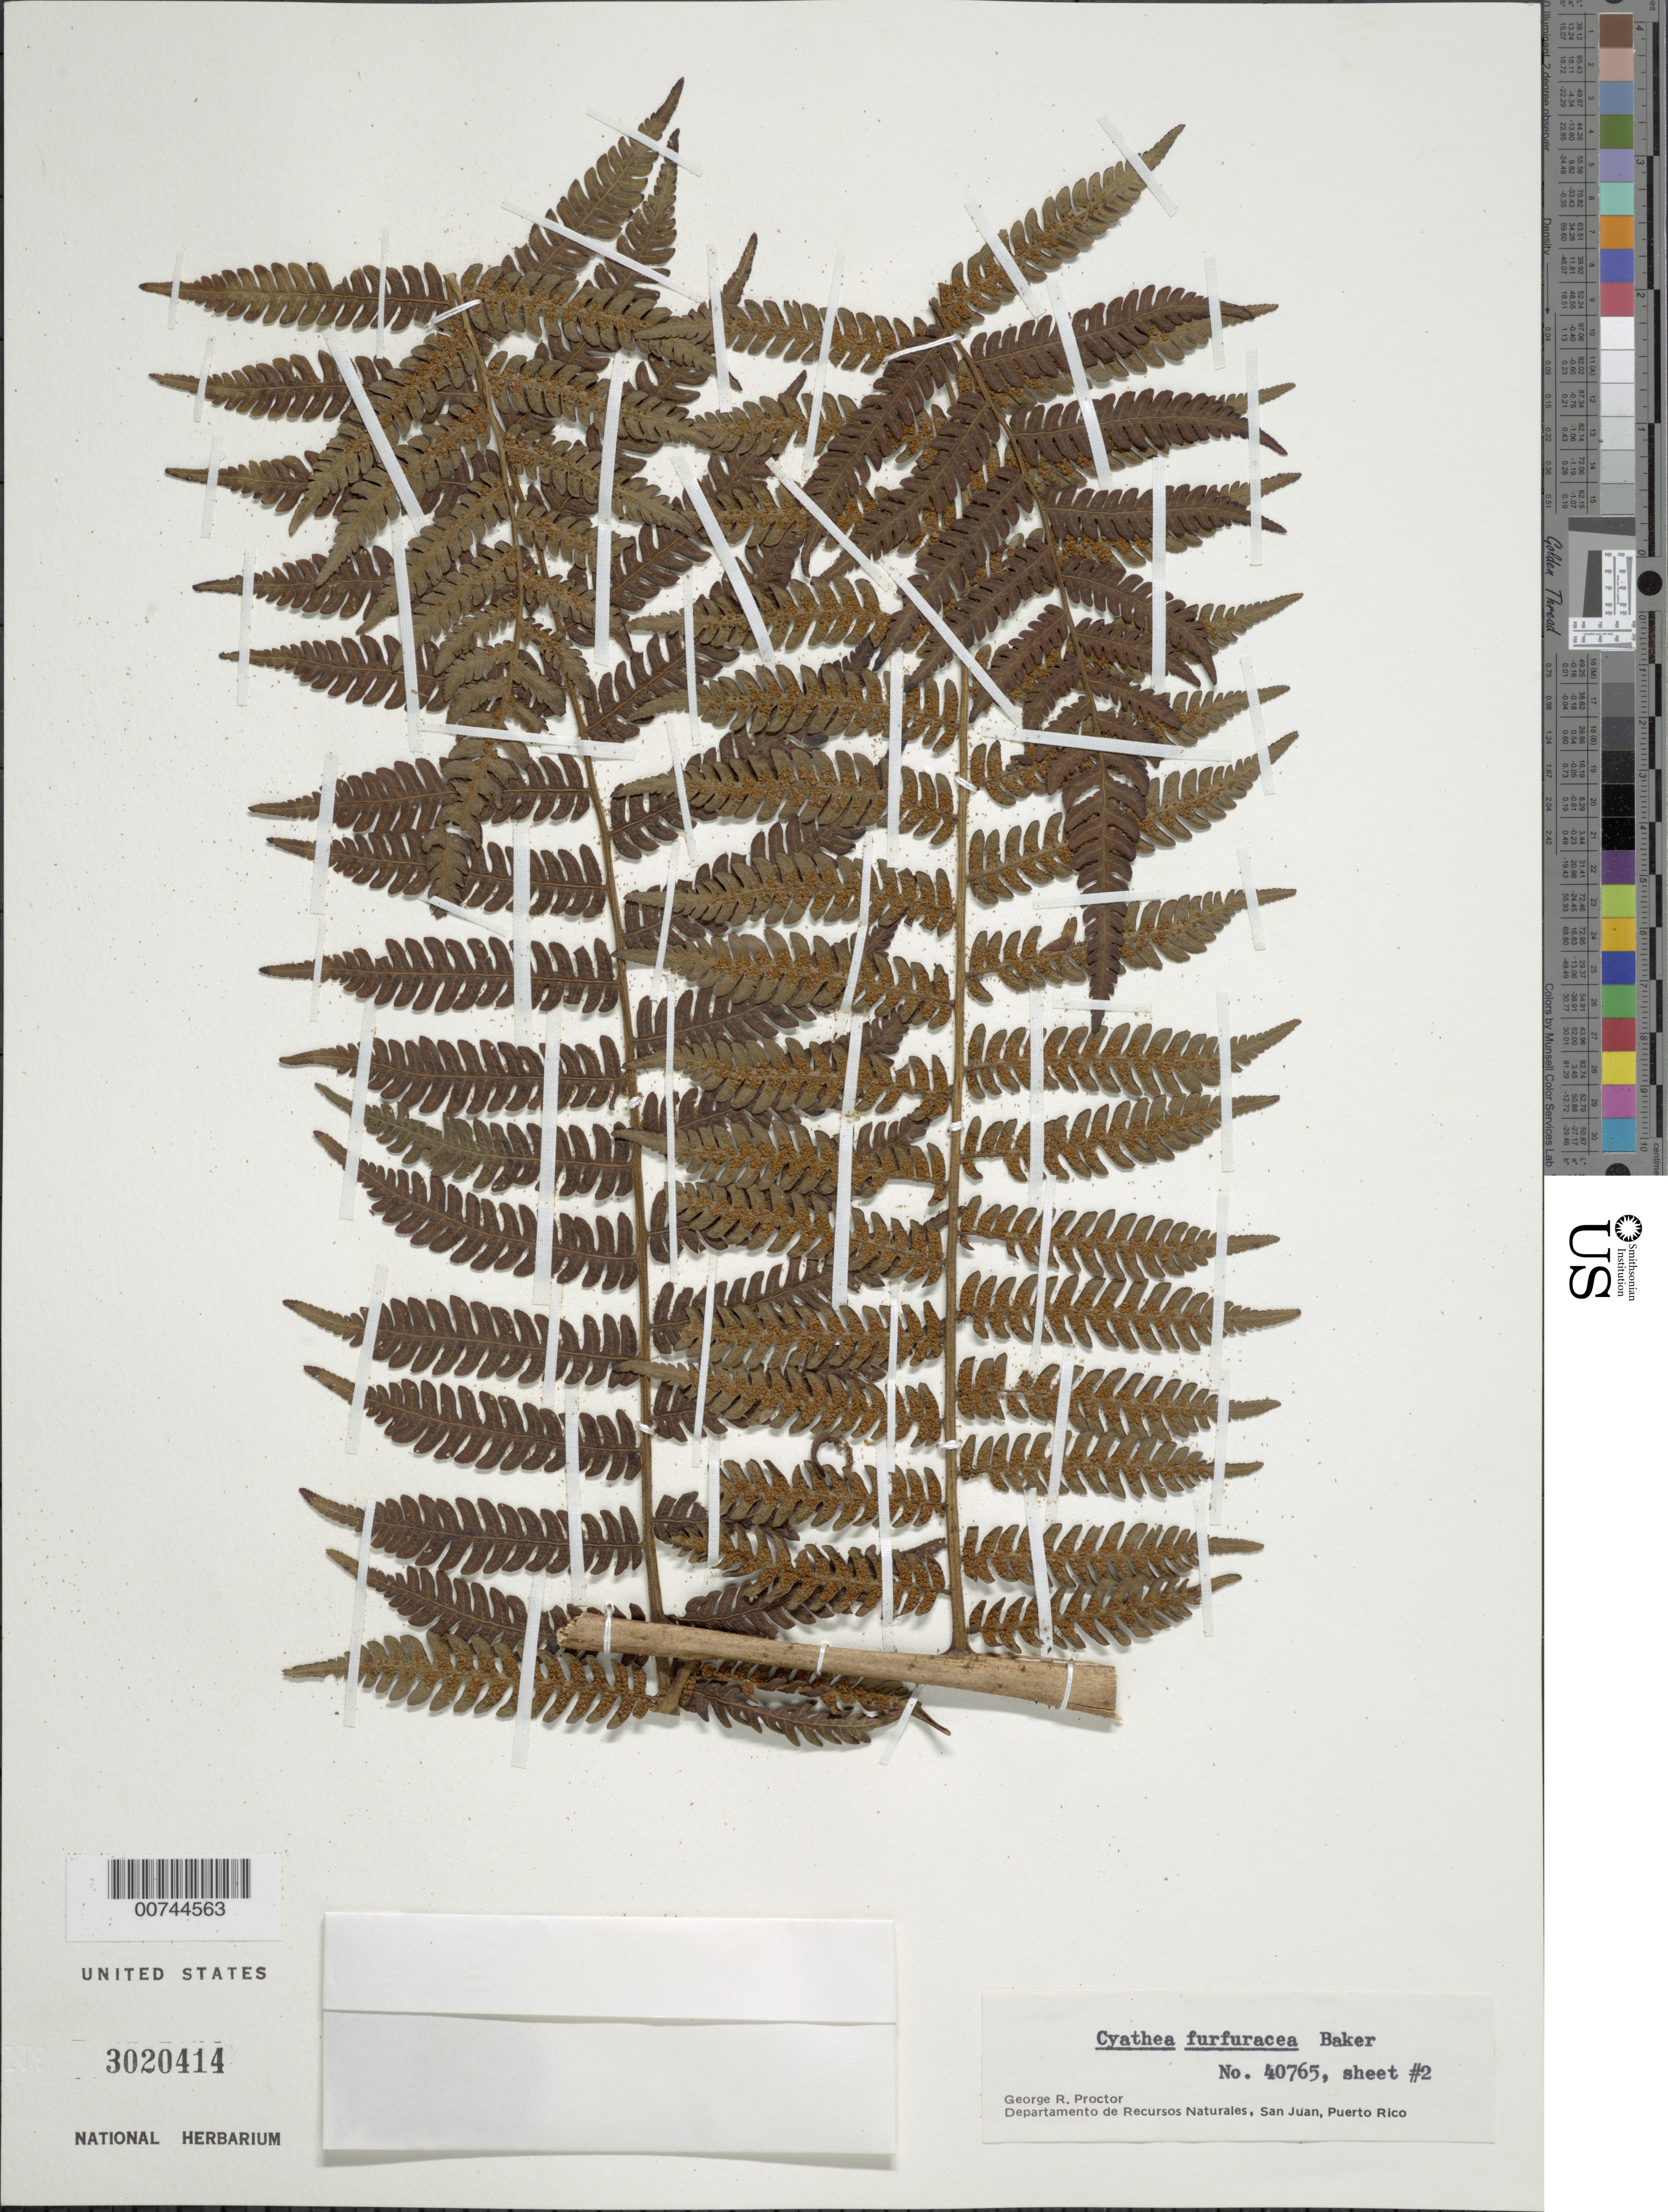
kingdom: Plantae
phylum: Tracheophyta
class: Polypodiopsida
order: Cyatheales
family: Cyatheaceae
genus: Cyathea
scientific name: Cyathea furfuracea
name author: Christ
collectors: G. R. Proctor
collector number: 40765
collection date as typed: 29 Aug 1984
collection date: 1984-08-29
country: Puerto Rico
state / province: Jayuya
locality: Cordillera Central: Toro Negro State Forest. E. side of Cerro de Punta. Municipio de Jayuya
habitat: Slender tree-fern, frequent in montane thickets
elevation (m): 1250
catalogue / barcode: US 3020414